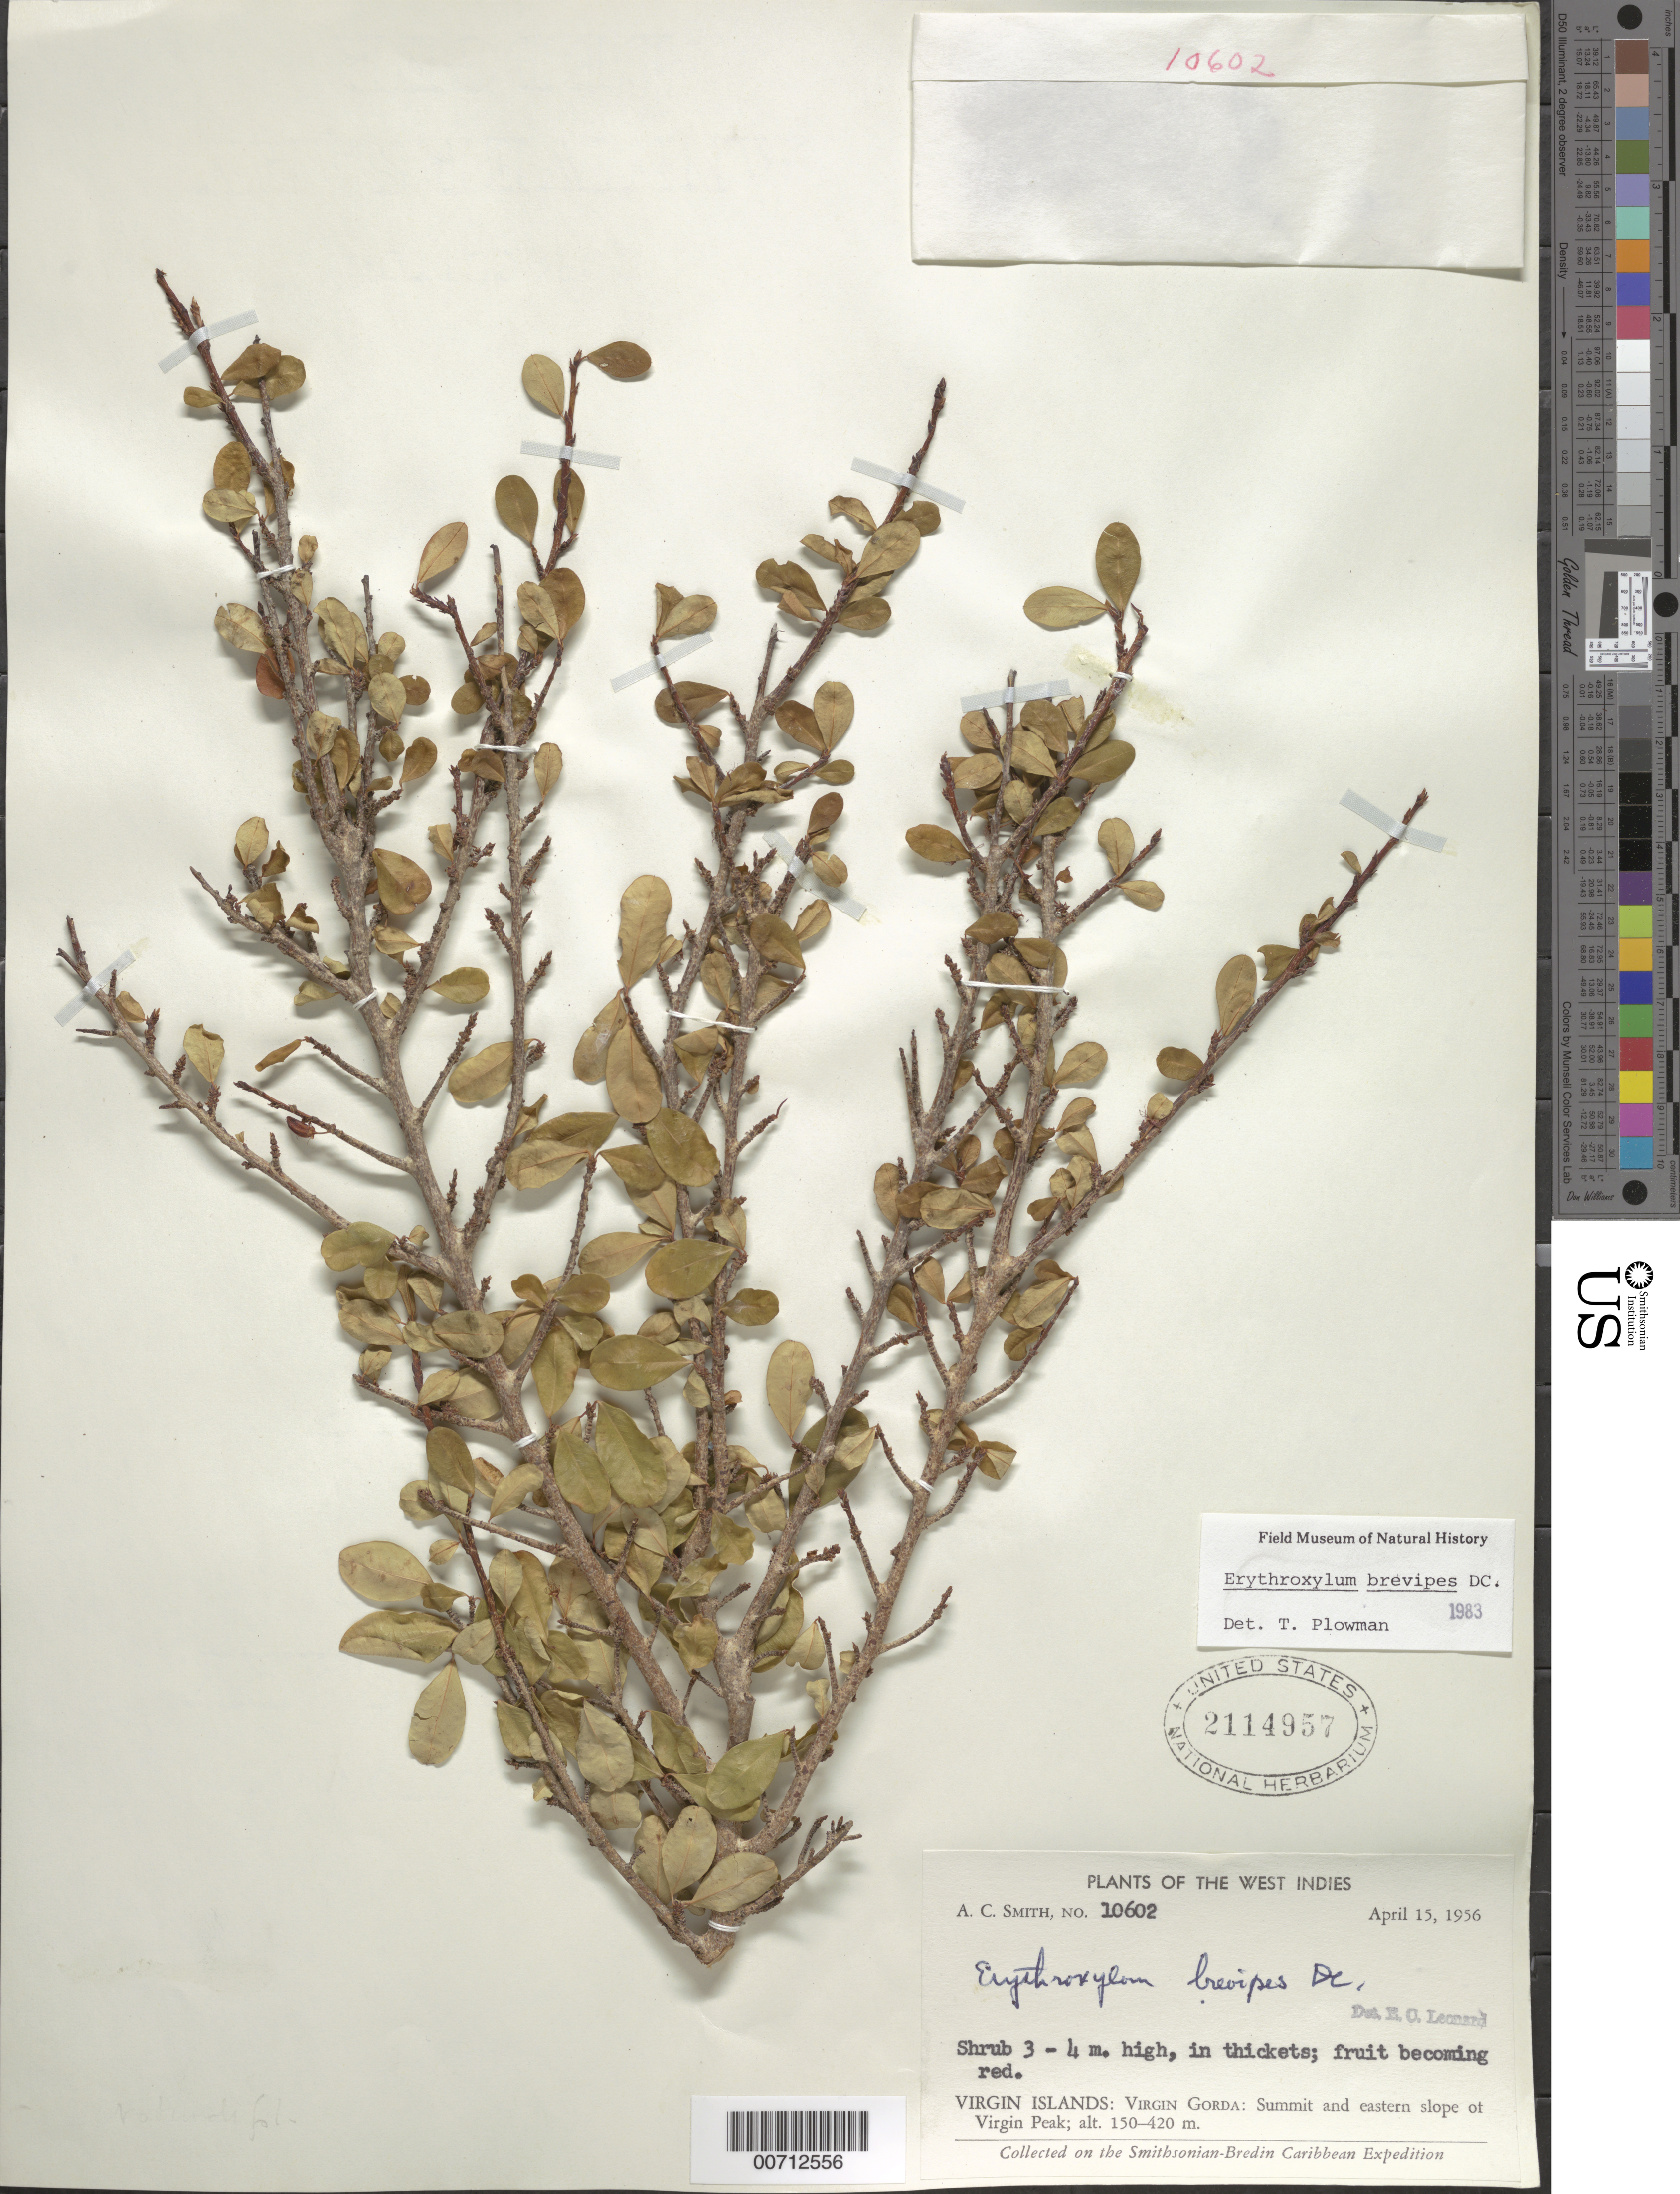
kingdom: Plantae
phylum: Tracheophyta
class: Magnoliopsida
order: Malpighiales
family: Erythroxylaceae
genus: Erythroxylum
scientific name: Erythroxylum brevipes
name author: DC.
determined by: Leonard, Emery C., (US)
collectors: A. C. Smith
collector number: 10602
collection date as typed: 15 Apr 1956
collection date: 1956-04-15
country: British Virgin Islands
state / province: Virgin Gorda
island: Virgin Gorda Island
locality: Summit and eastern slope of Virgin Peak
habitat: In thickets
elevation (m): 150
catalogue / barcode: US 2114957